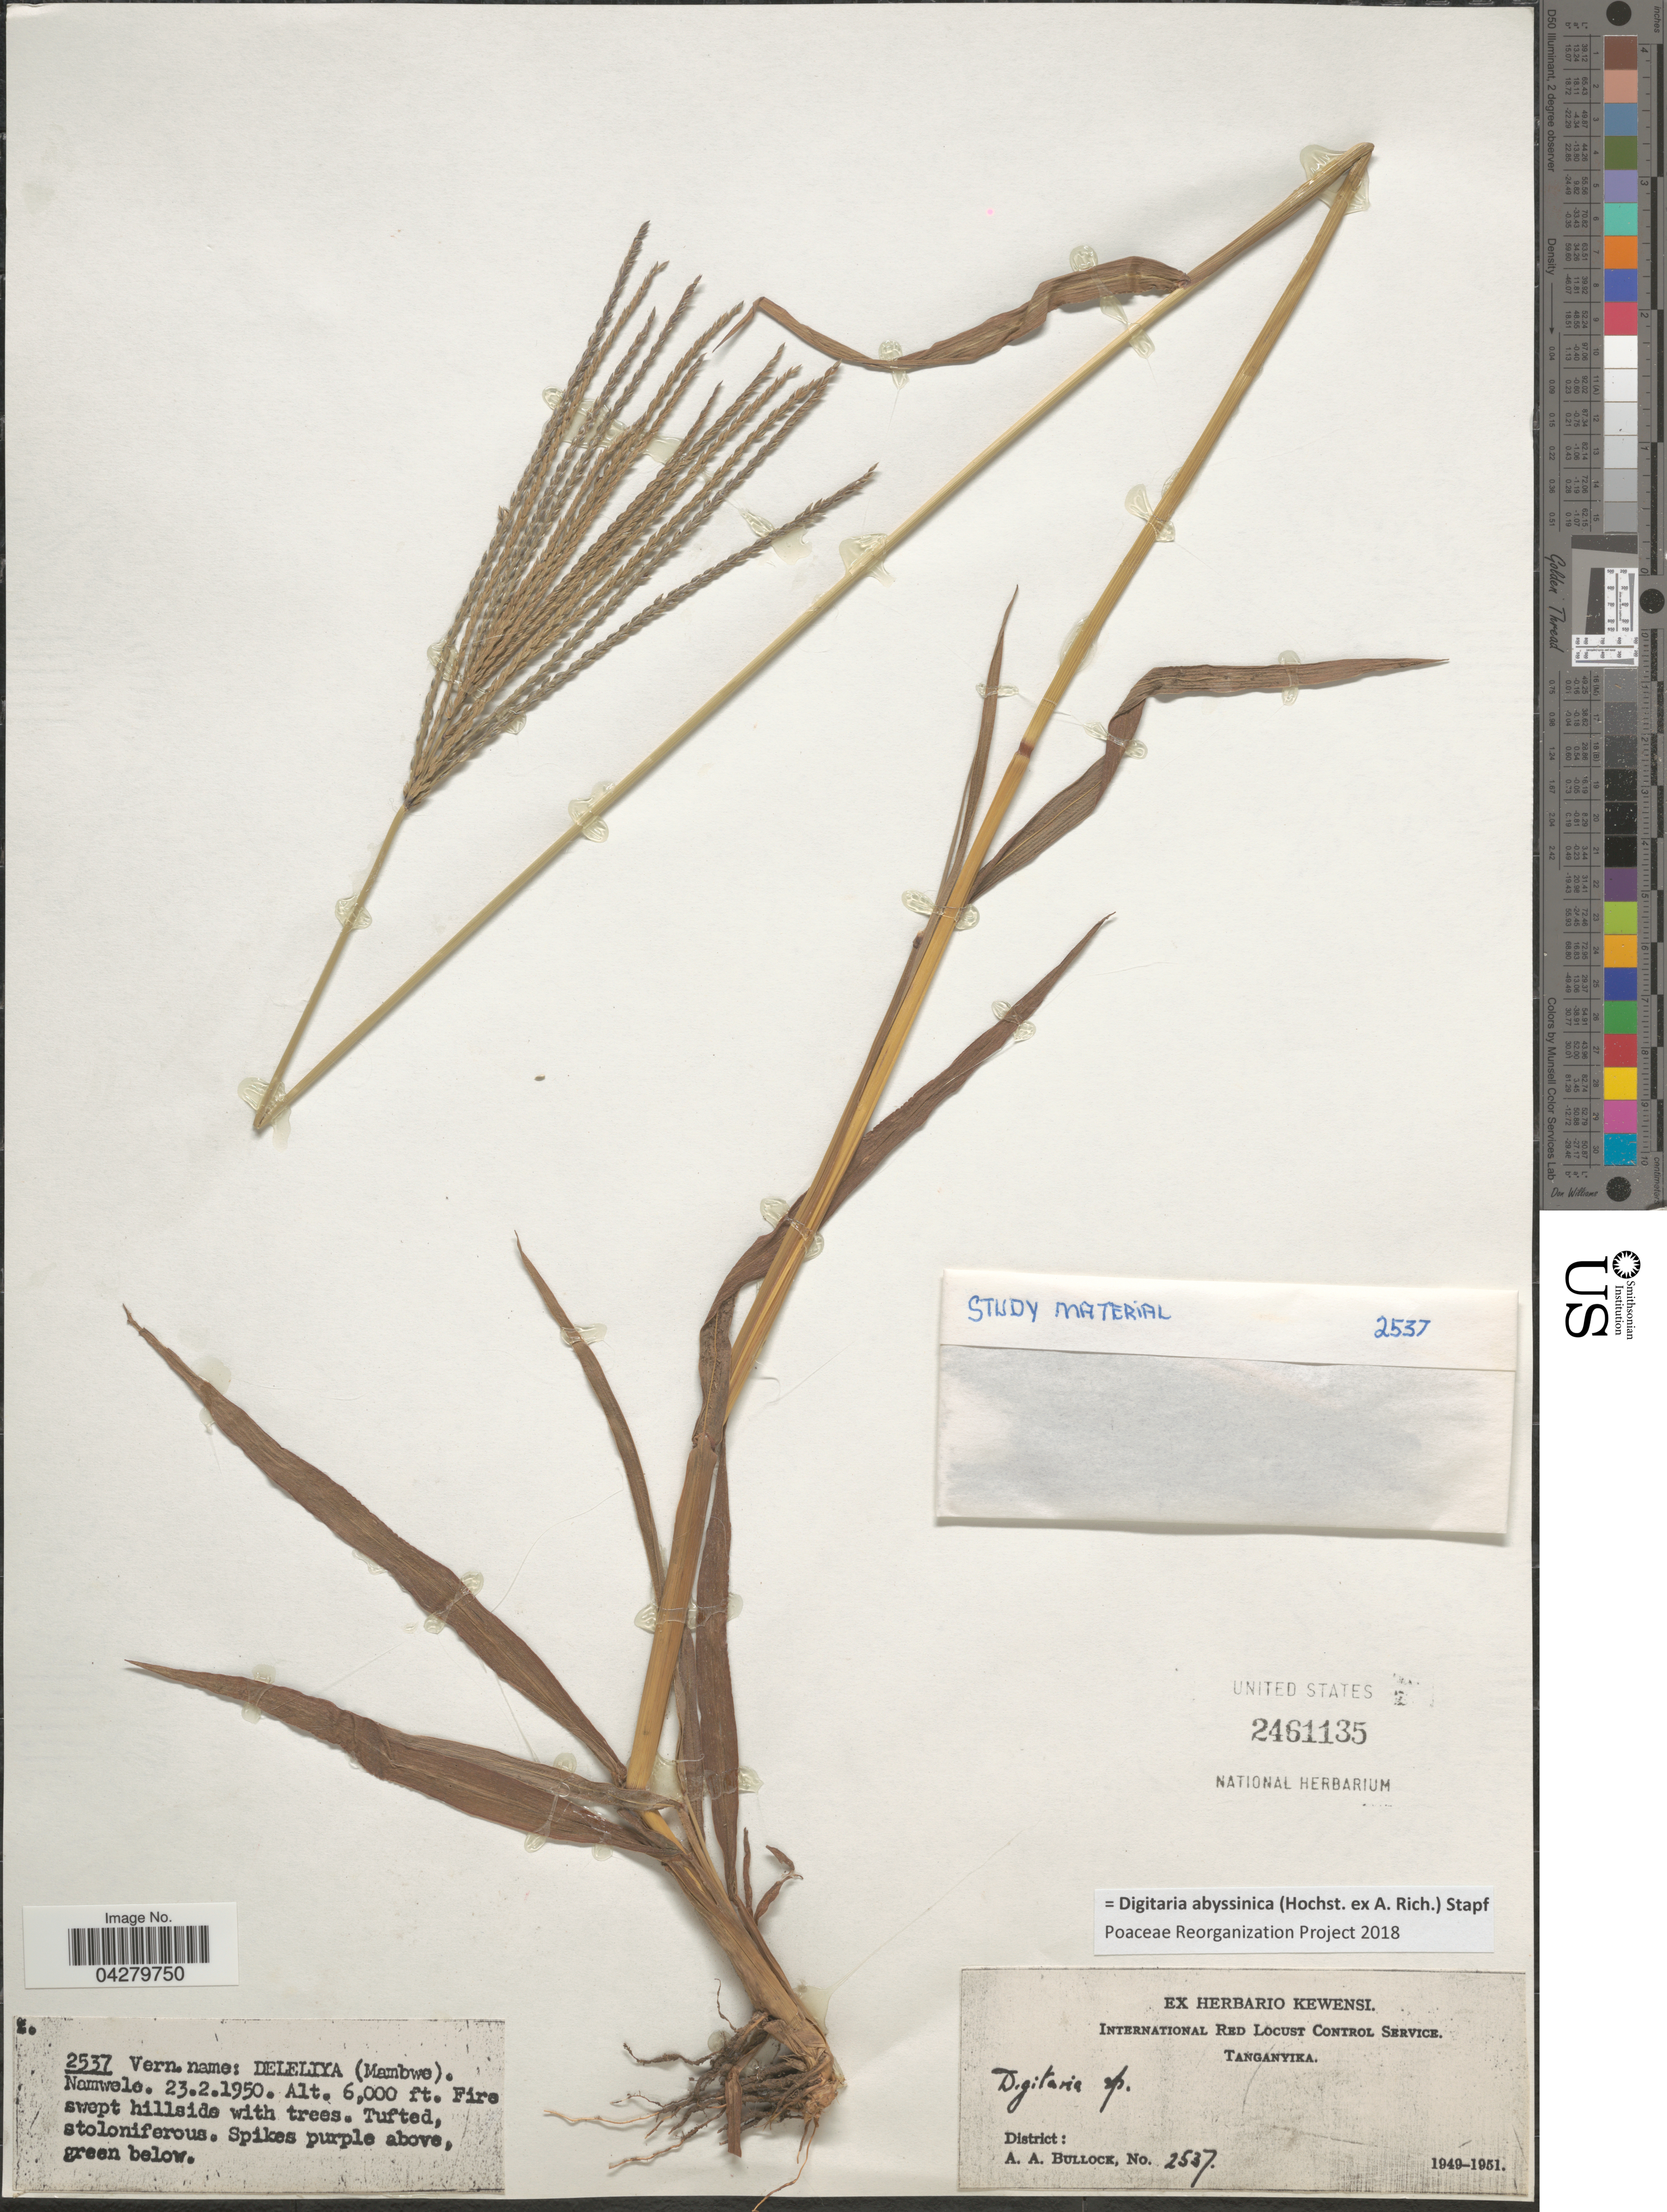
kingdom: Plantae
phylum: Tracheophyta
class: Liliopsida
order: Poales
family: Poaceae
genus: Digitaria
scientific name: Digitaria abyssinica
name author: (Hochst. ex Rich.) Stapf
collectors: A. Bullock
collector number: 2537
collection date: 1950-02-23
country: Tanzania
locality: Namwele. Tanganyika.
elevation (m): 1829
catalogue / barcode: US 2461135